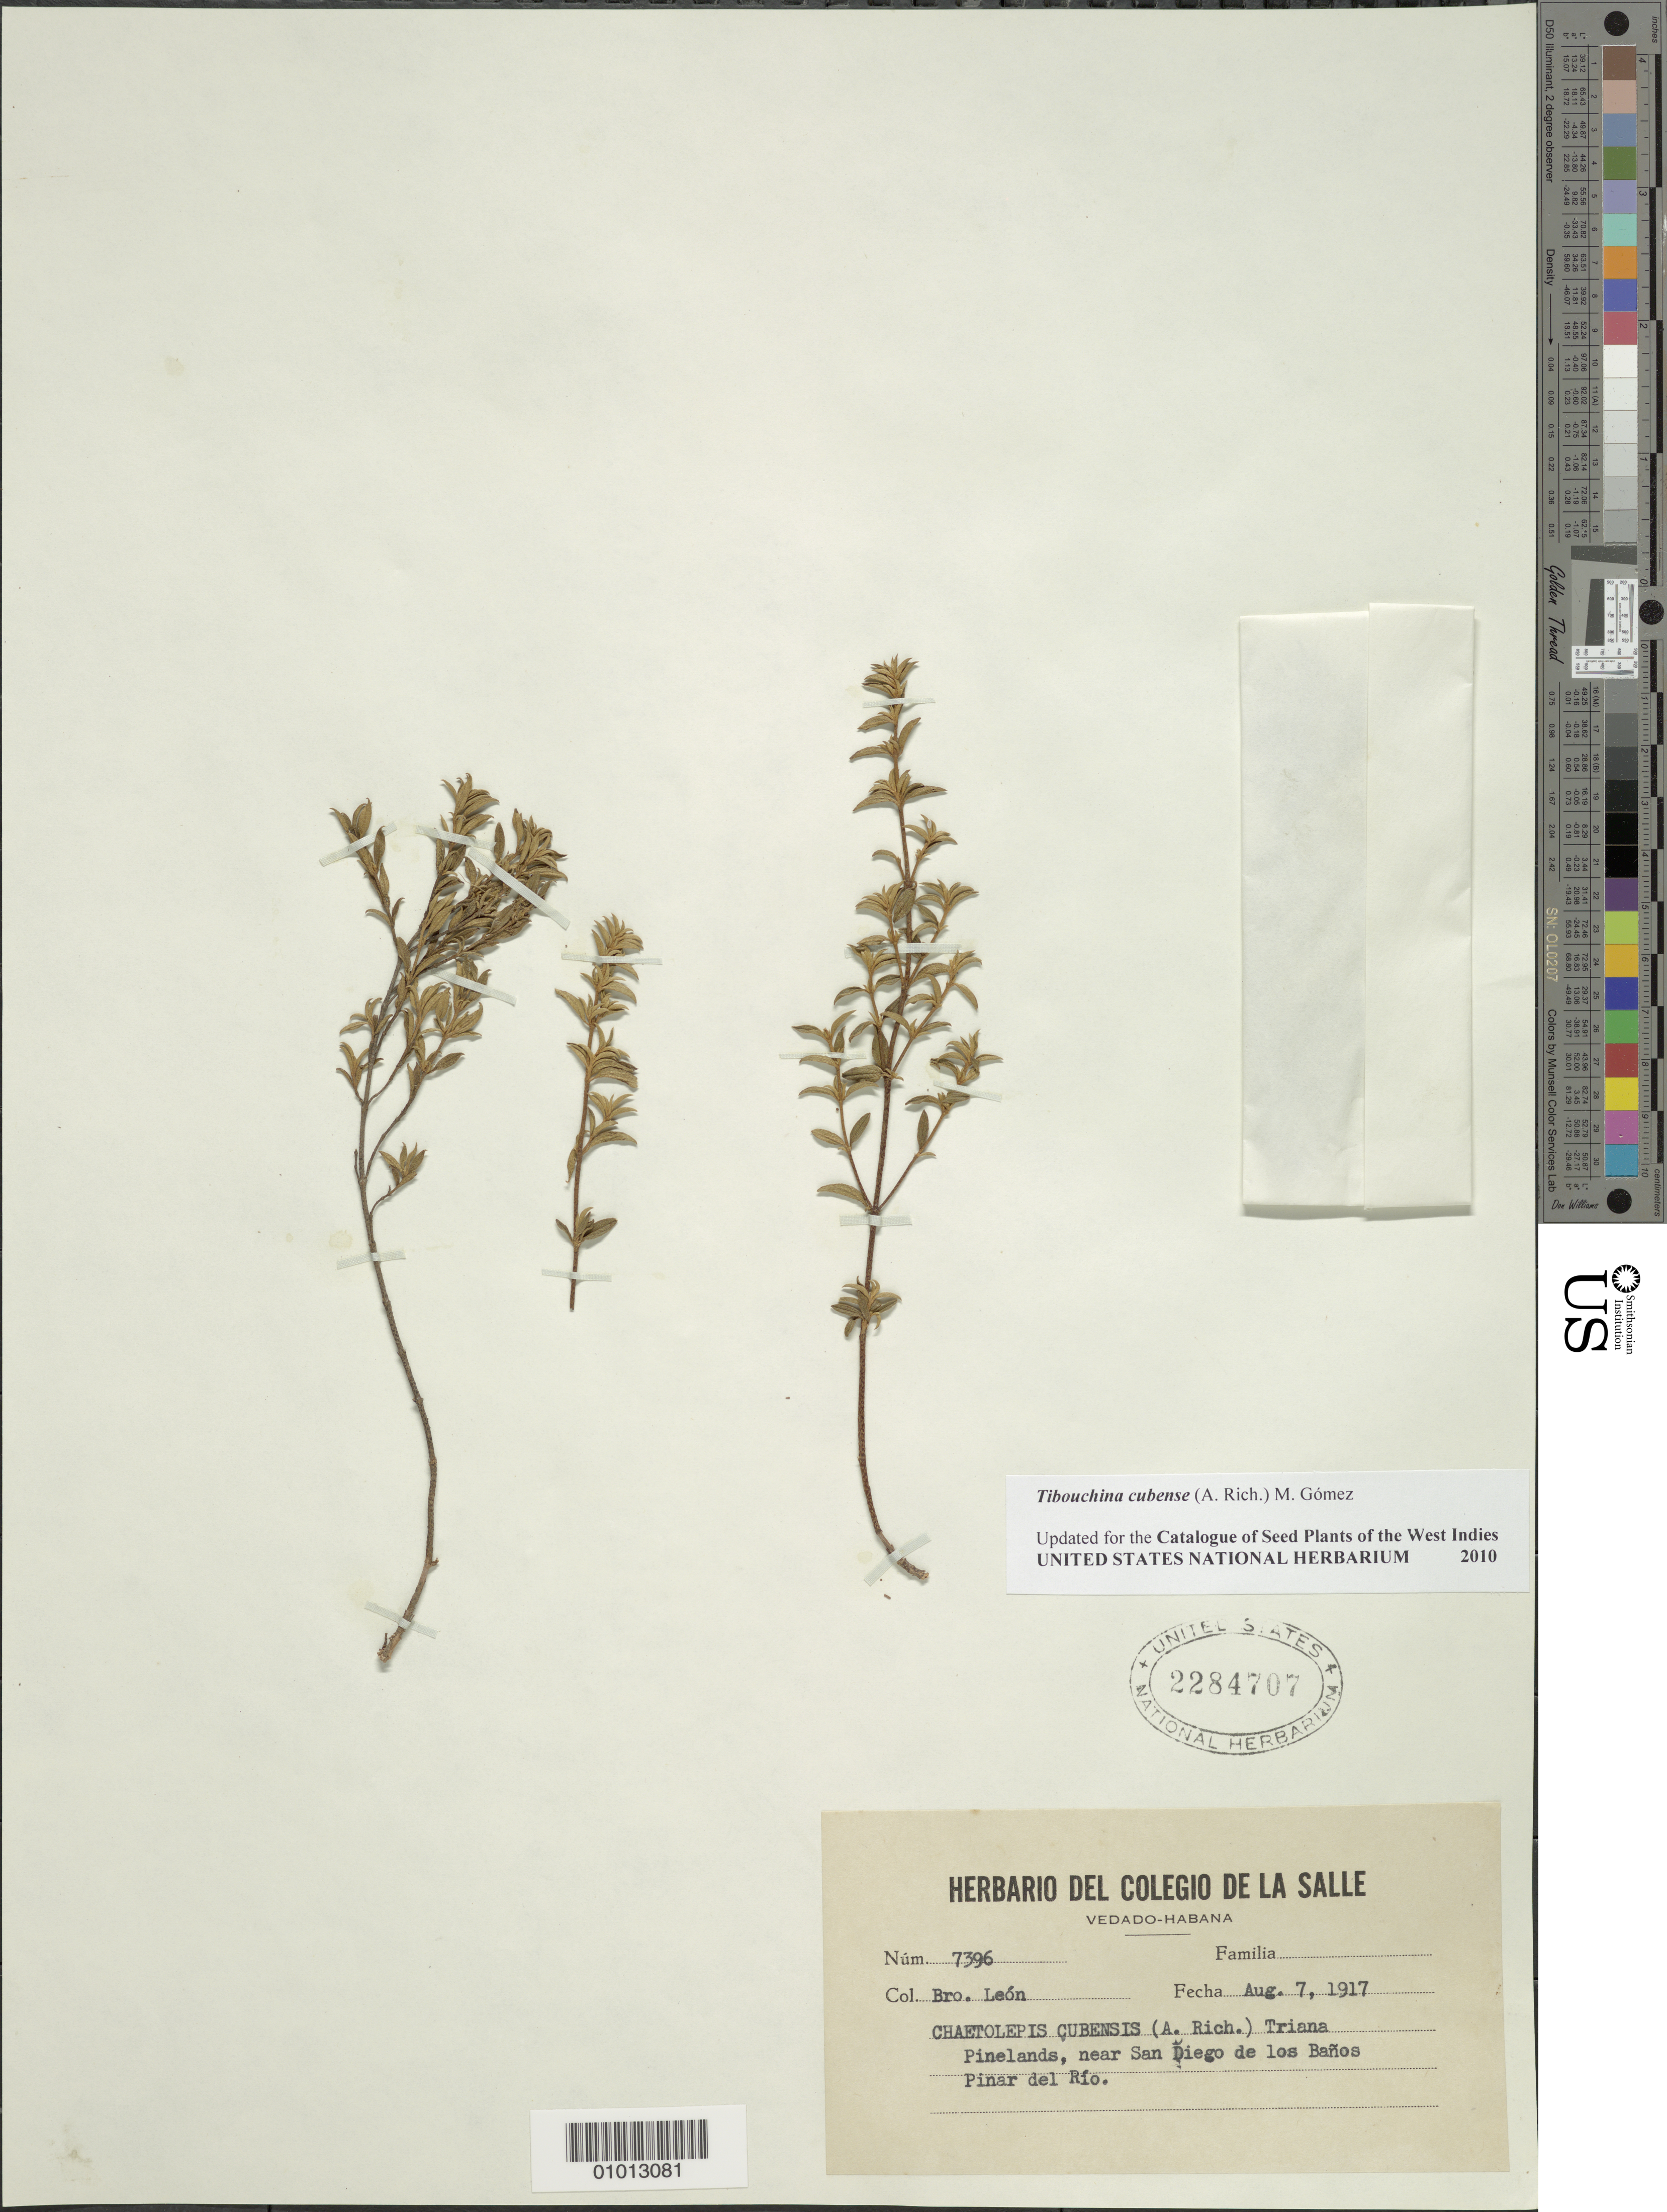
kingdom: Plantae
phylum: Tracheophyta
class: Magnoliopsida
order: Myrtales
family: Melastomataceae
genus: Arthrostemma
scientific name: Arthrostemma cubense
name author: A. Rich.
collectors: Bro. León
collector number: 7396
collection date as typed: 07 Aug 1917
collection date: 1917-08-07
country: Cuba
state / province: Pinar del Rio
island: Cuba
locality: Near San Diego de los Baños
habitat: Pinelands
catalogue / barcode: US 2284707